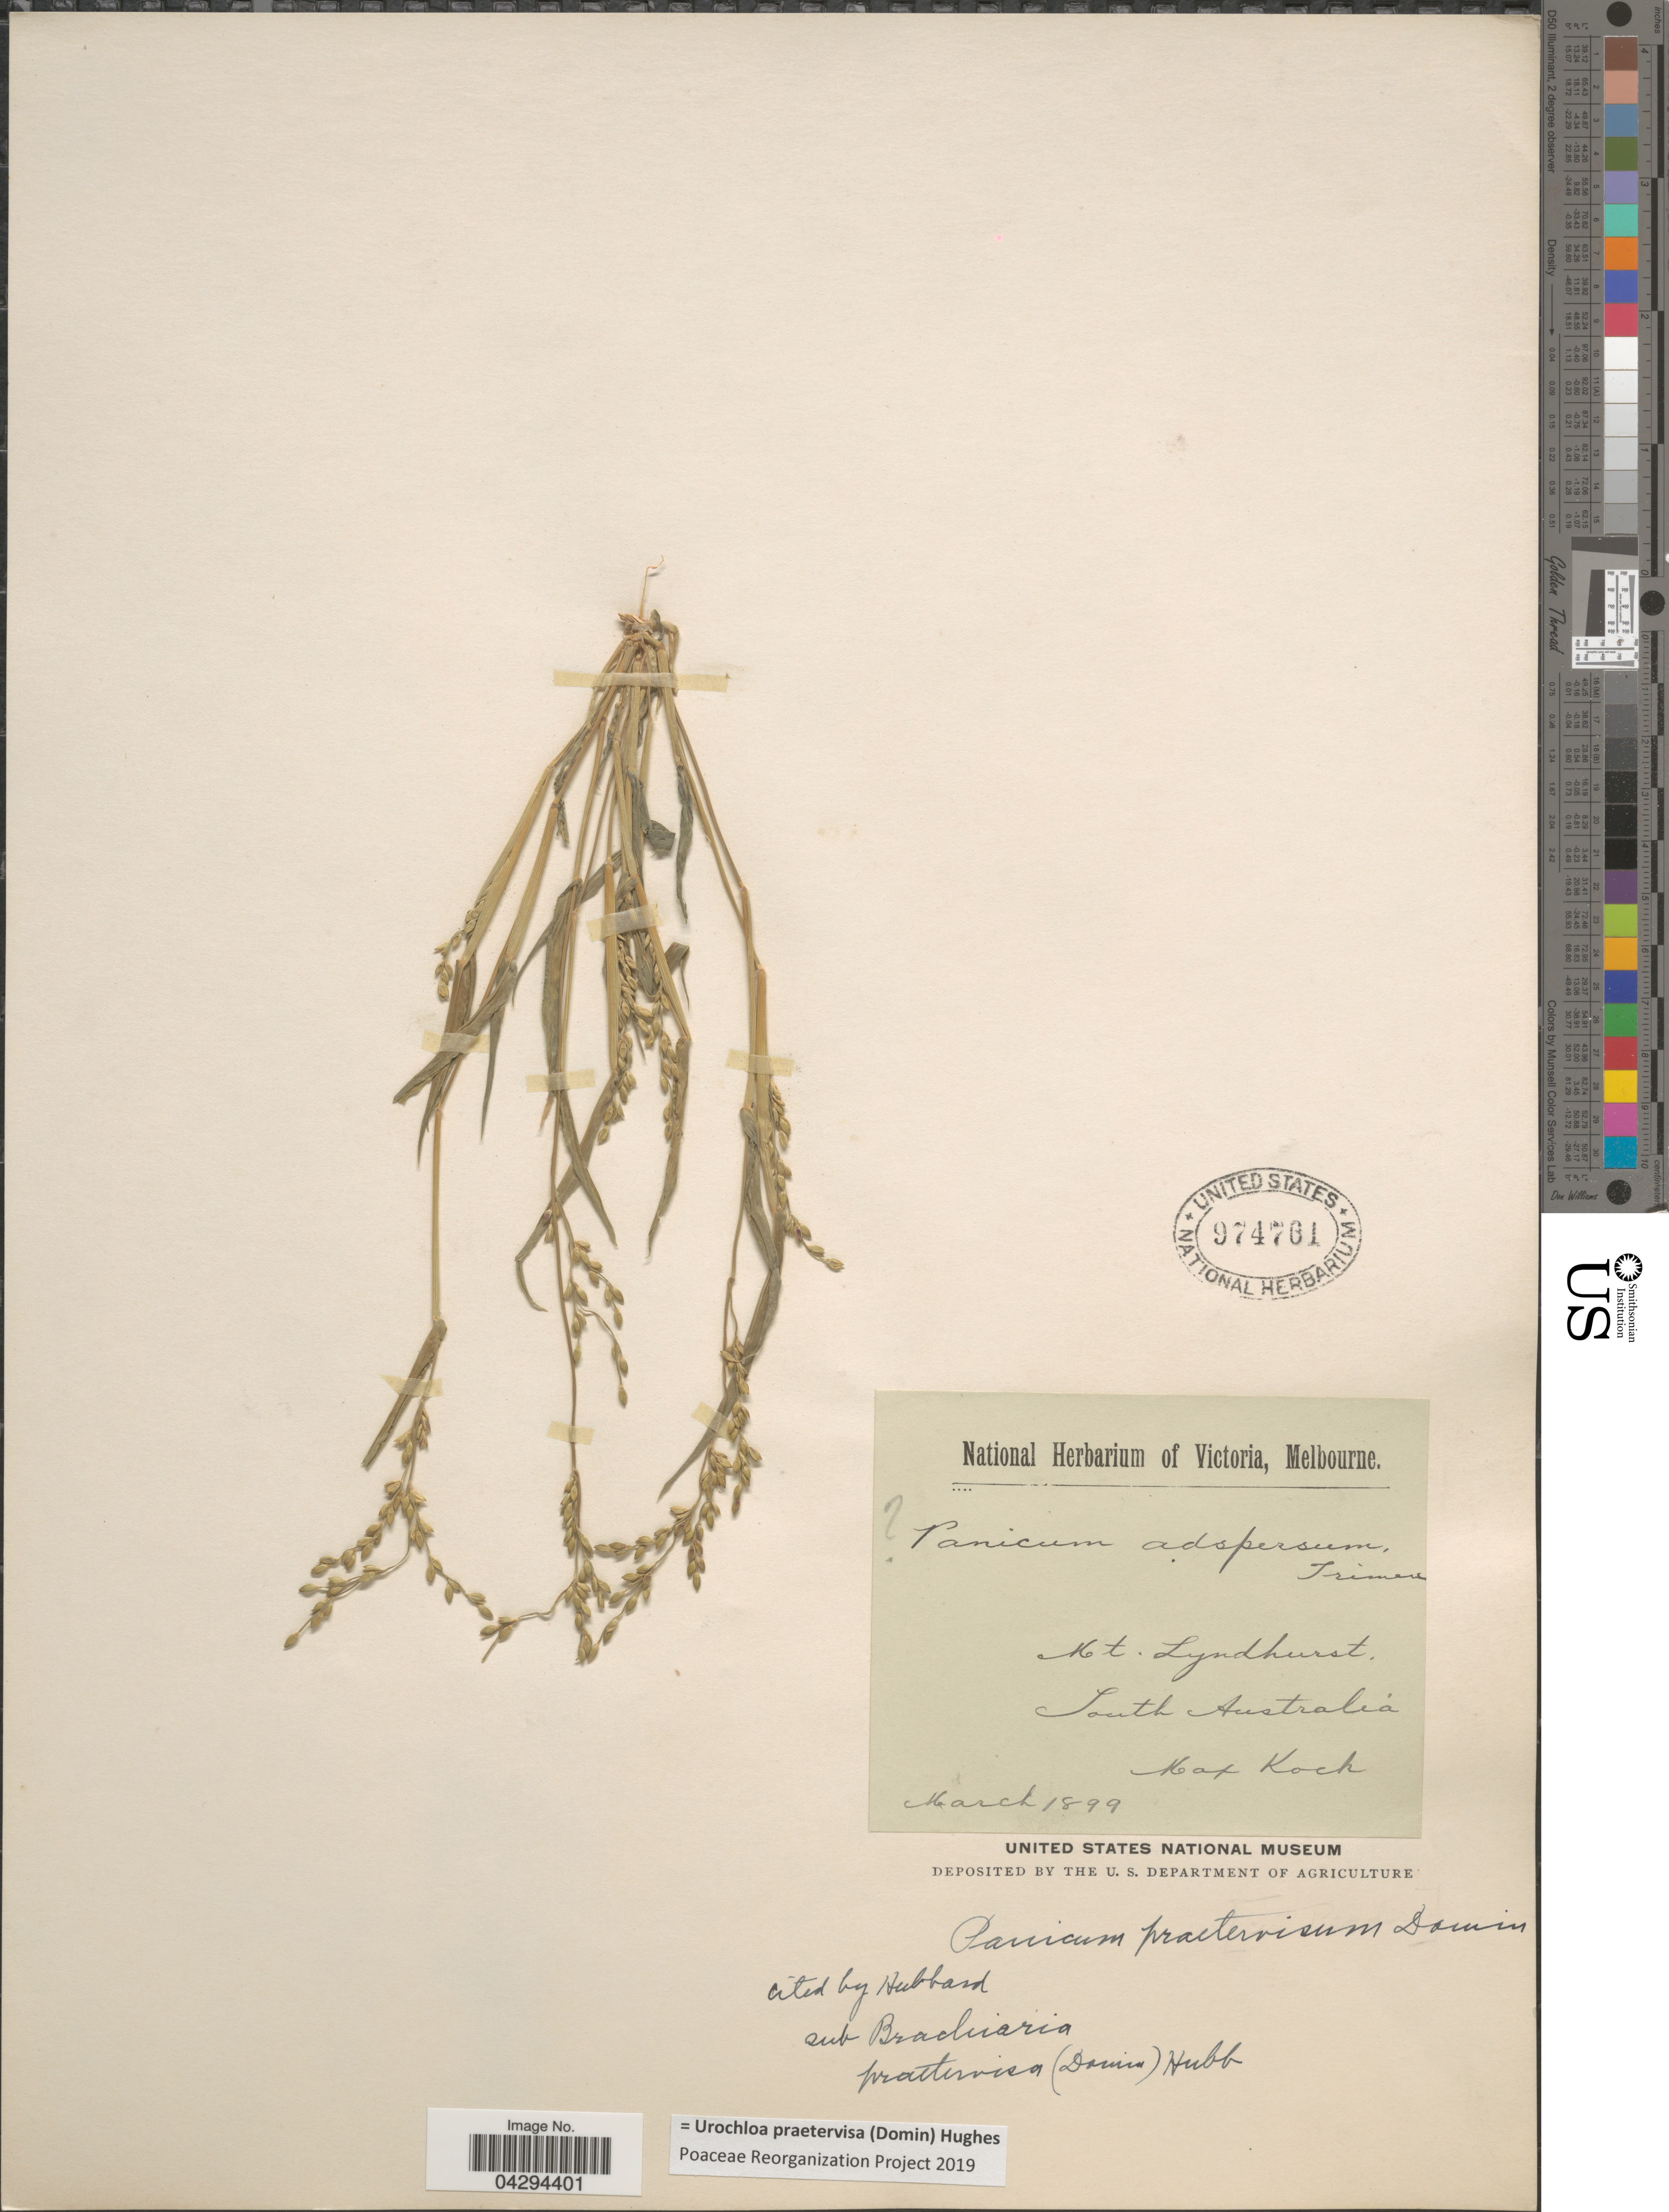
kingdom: Plantae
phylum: Tracheophyta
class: Liliopsida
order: Poales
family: Poaceae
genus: Urochloa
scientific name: Urochloa praetervisa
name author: (Domin) Hughes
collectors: M. Koch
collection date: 1899-03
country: Australia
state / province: South Australia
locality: Mt. Lyndhurst.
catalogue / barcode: US 974761